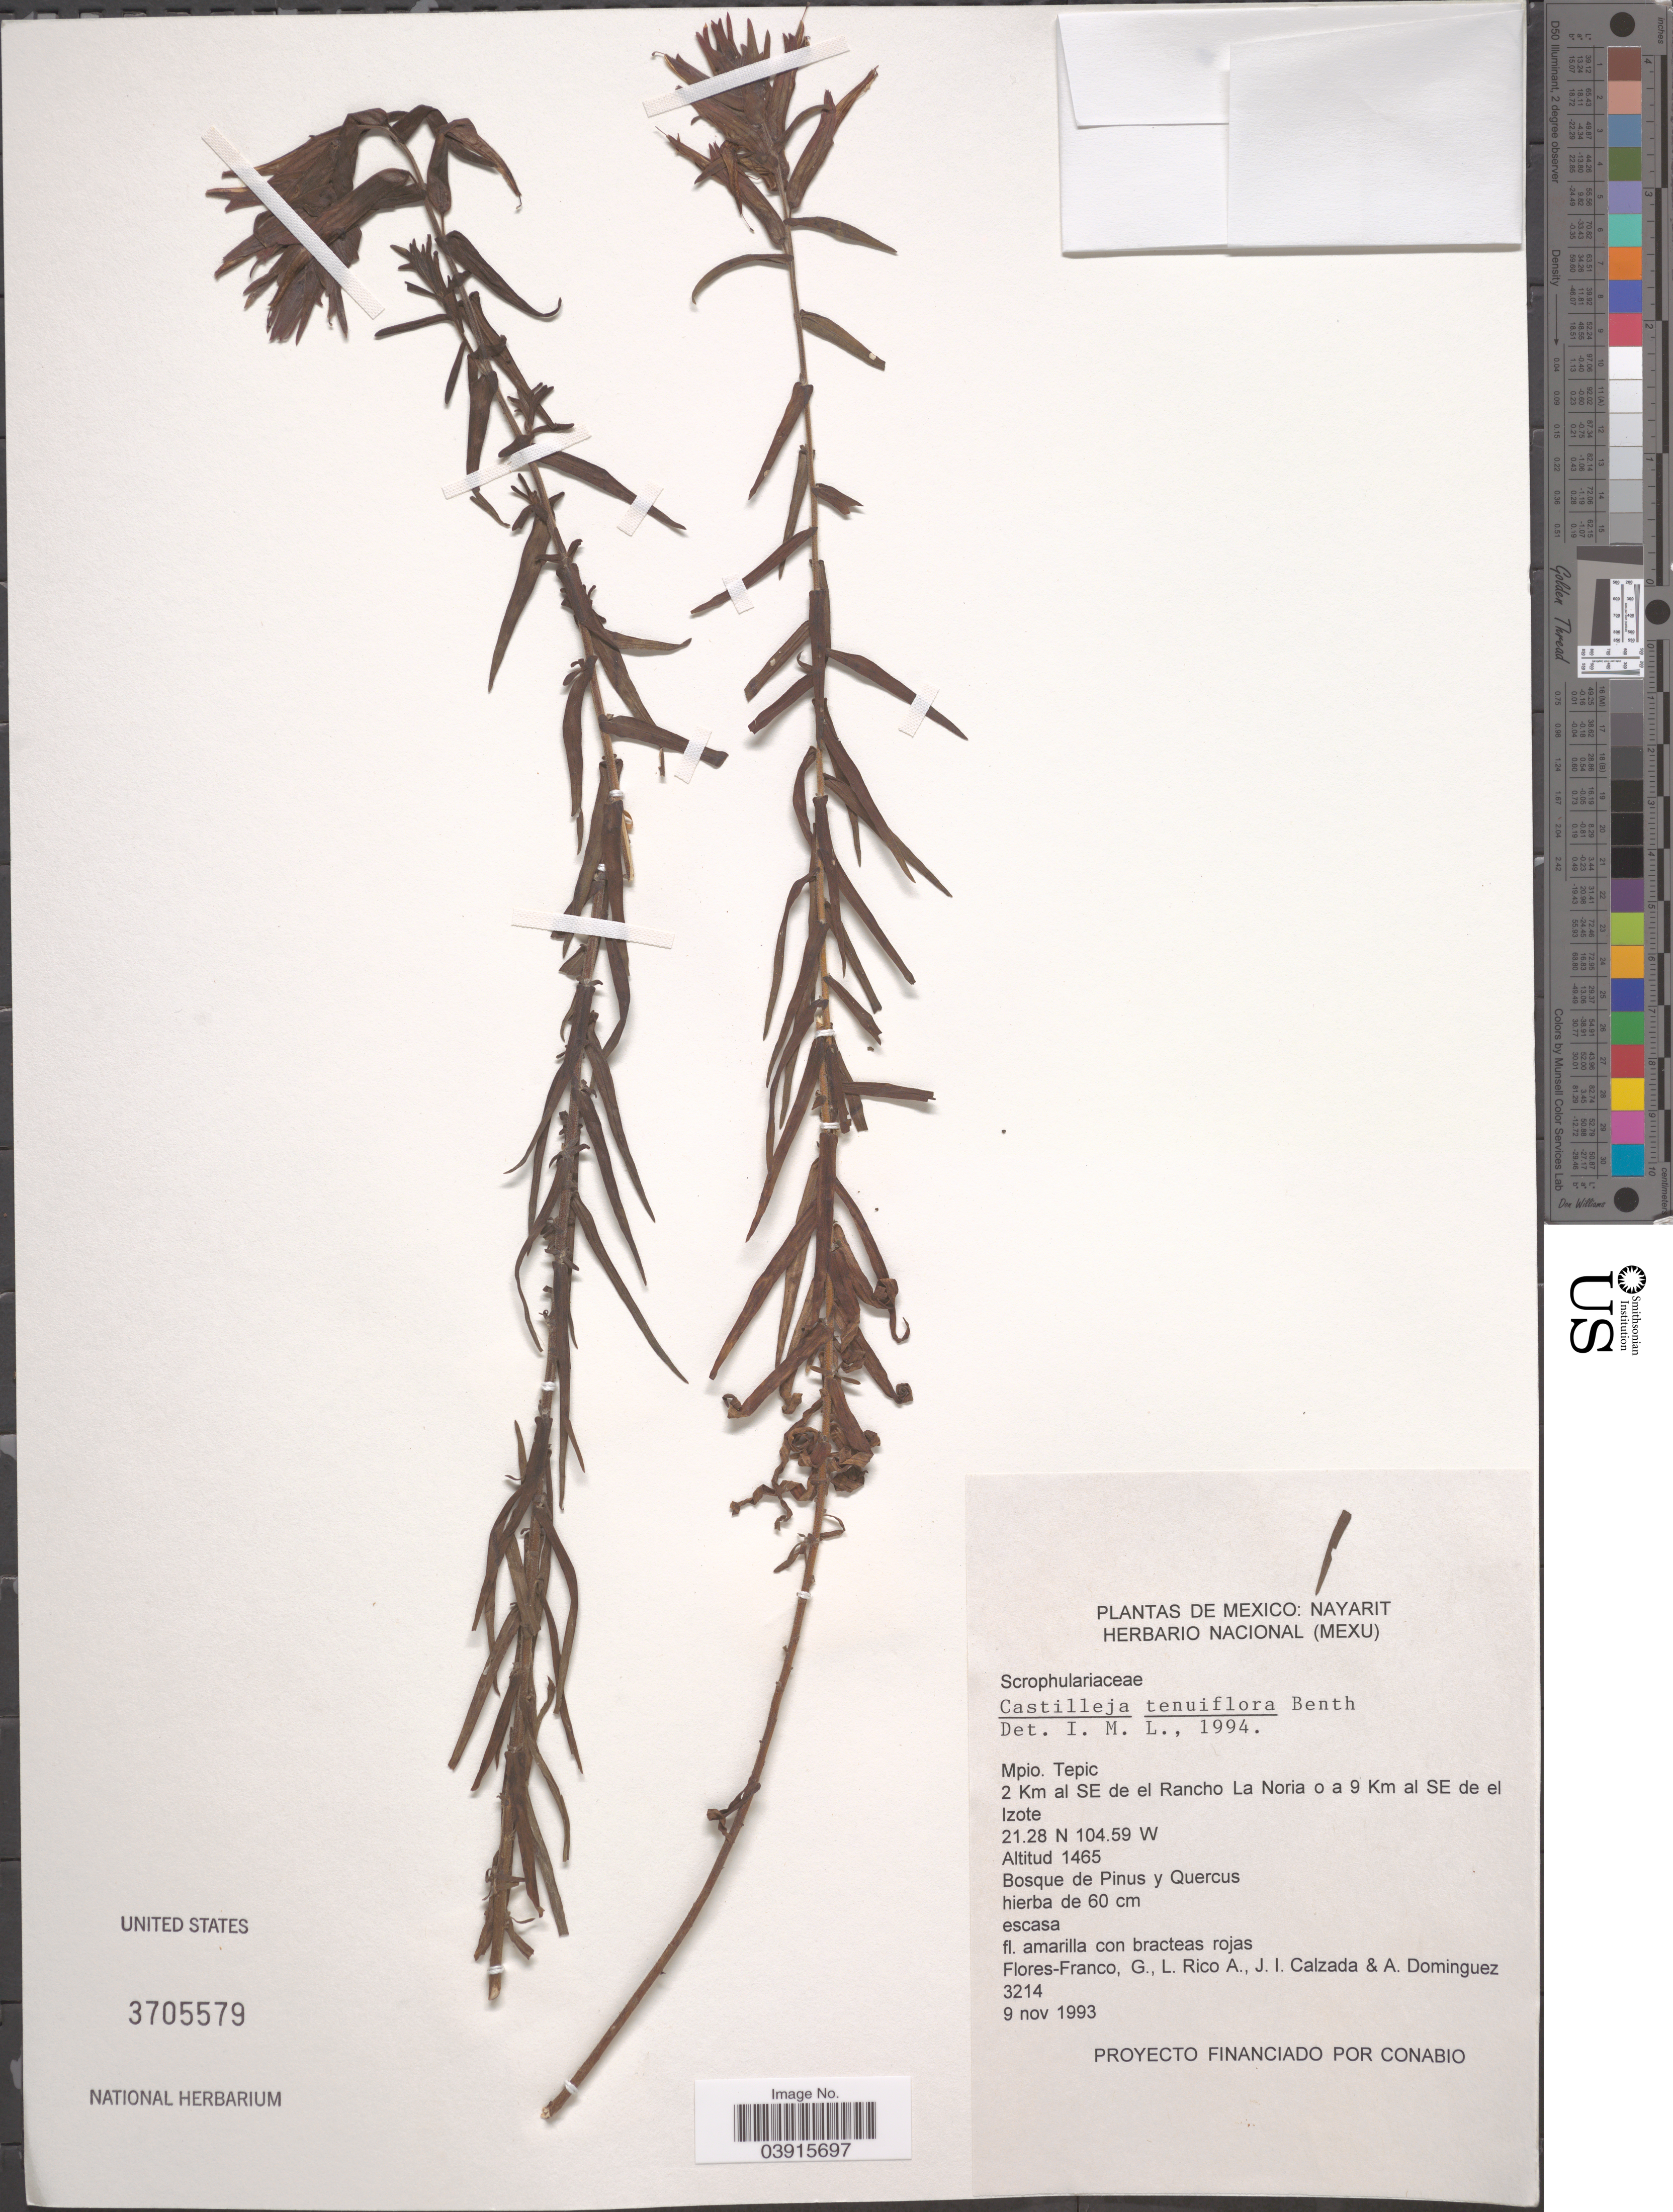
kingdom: Plantae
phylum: Tracheophyta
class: Magnoliopsida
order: Lamiales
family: Orobanchaceae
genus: Castilleja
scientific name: Castilleja tenuiflora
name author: Benth.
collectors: G. Flores F., M. Rico Arce, J. I. Calzada & A. Dominguez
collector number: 3214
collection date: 1993-11-09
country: Mexico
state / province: Nayarit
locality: Mpio. Tepic. 2 Km al SE de el Rancho La Noria o a 9 Km al SE de el Izote.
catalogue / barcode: US 3705579